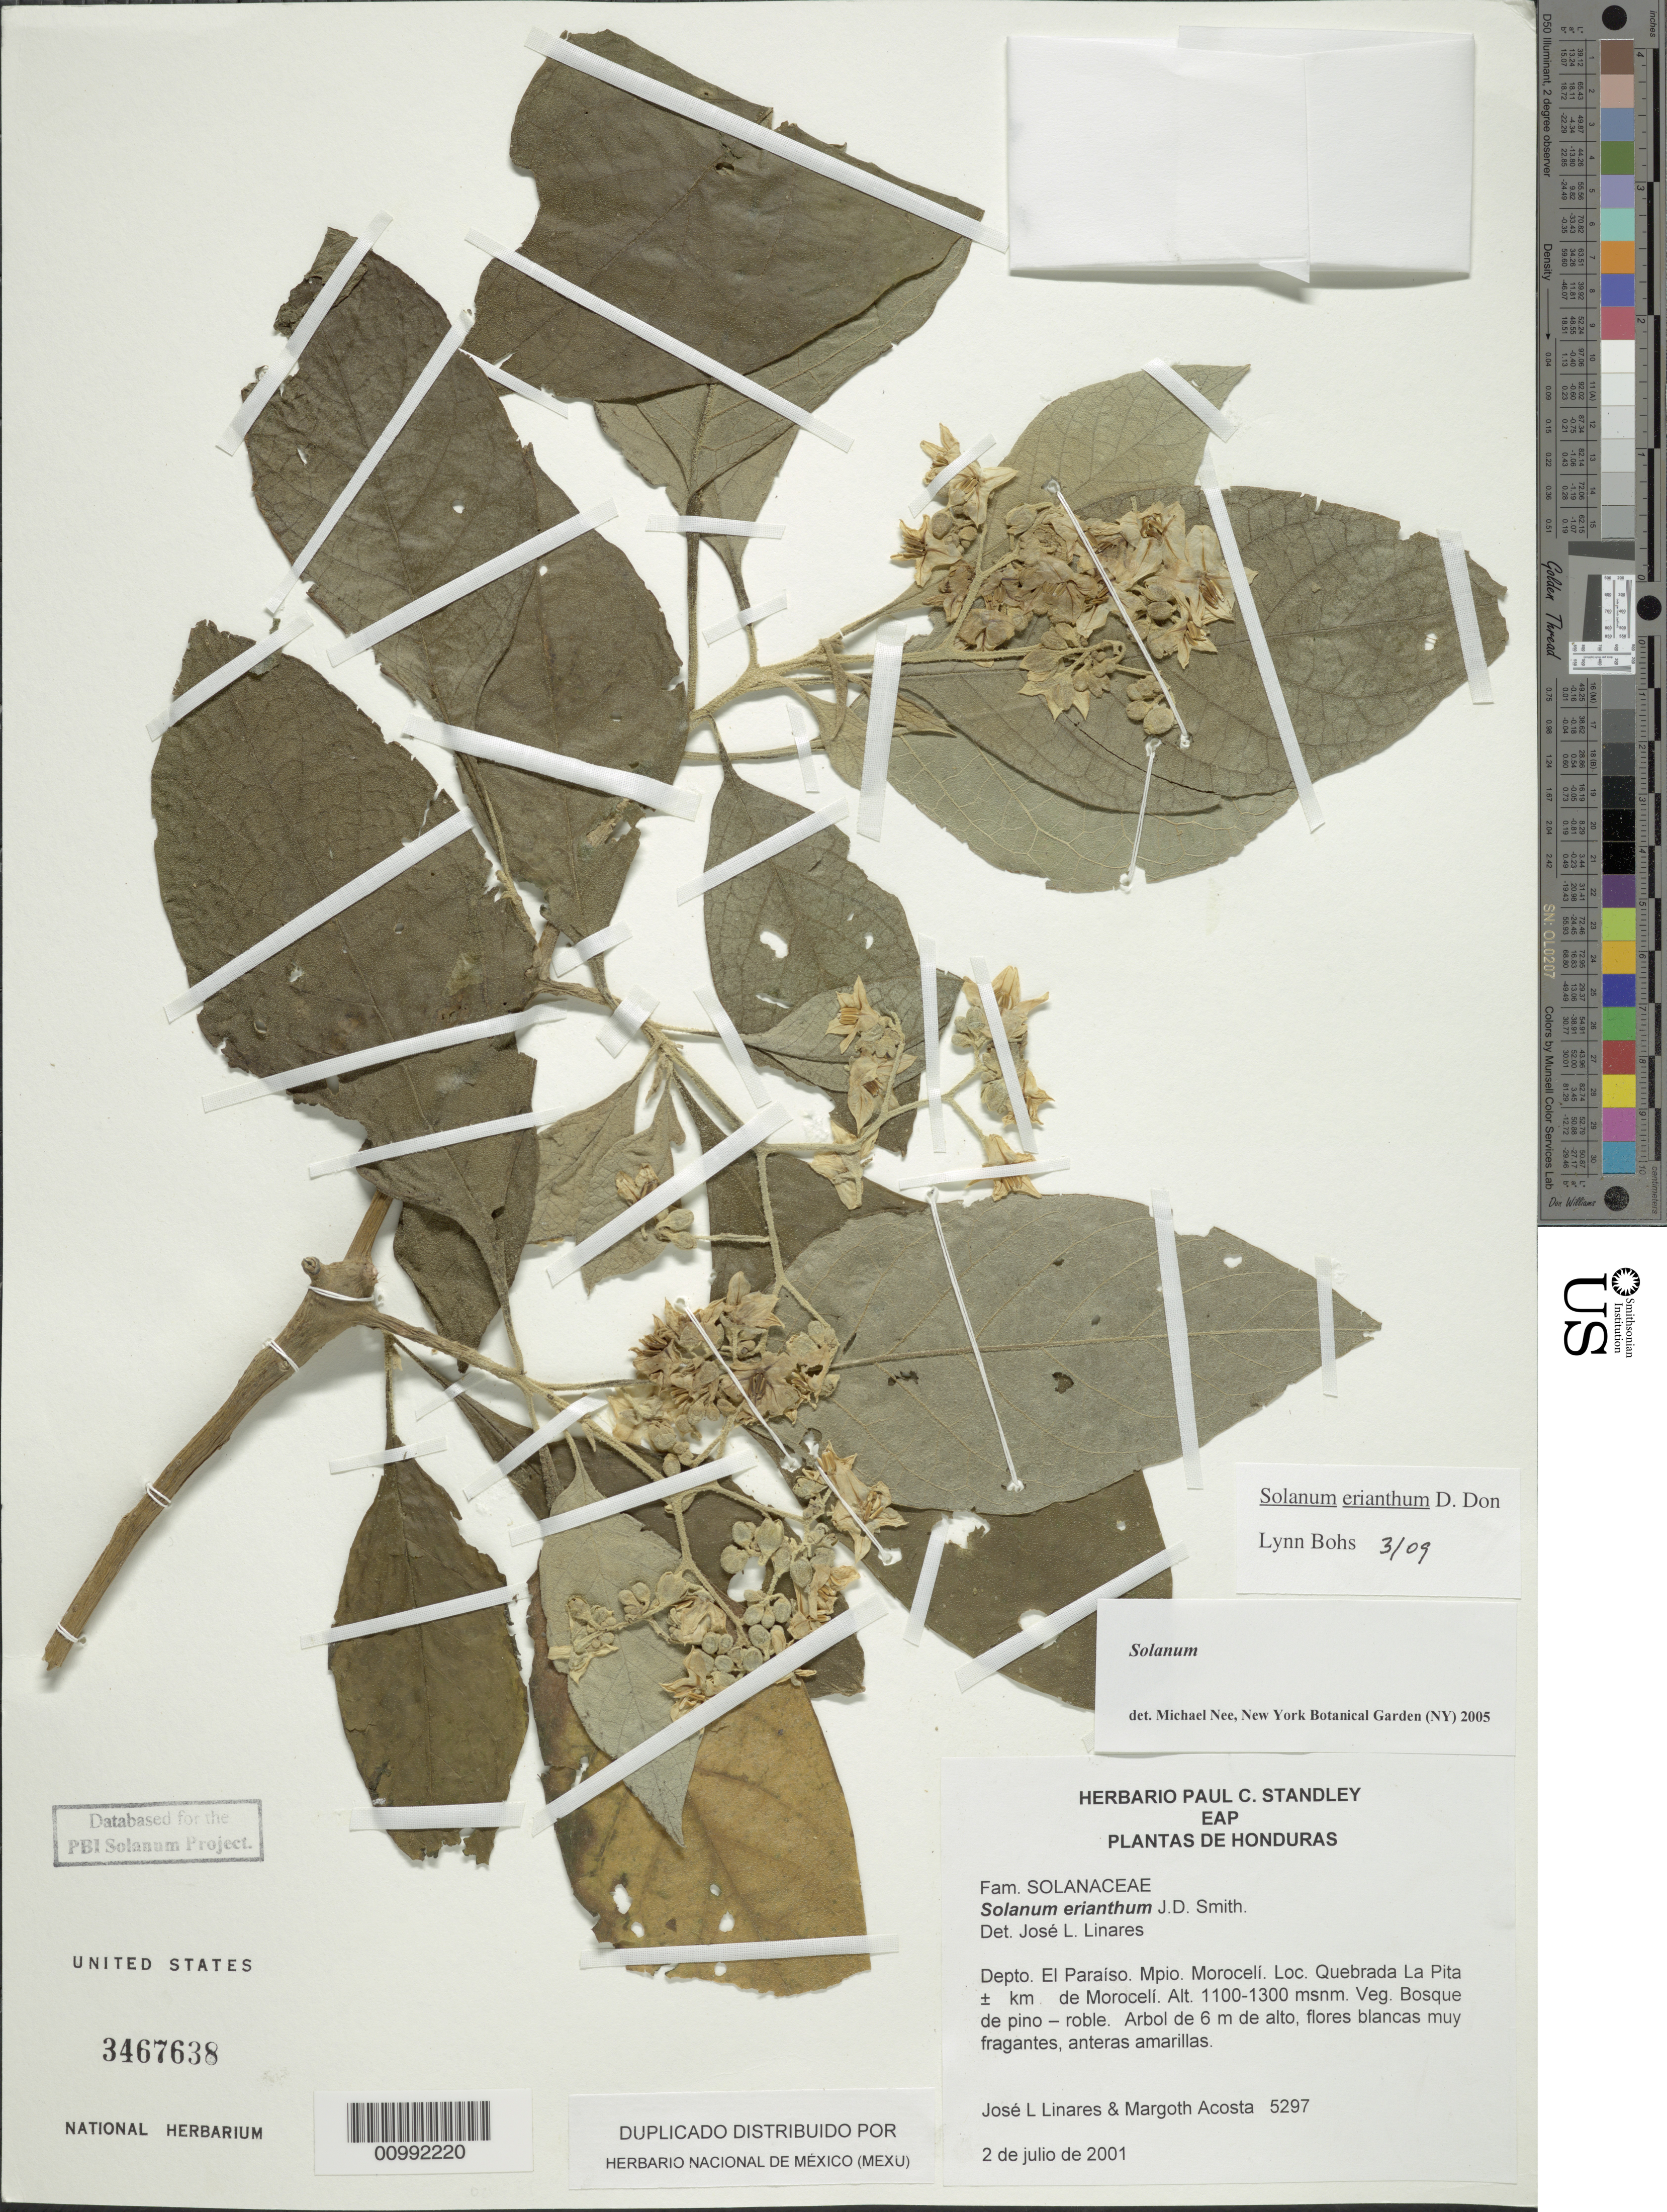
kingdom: Plantae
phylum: Tracheophyta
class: Magnoliopsida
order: Solanales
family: Solanaceae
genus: Solanum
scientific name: Solanum erianthum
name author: D. Don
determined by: Bohs, L. A.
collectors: J. Linares & M. Acosta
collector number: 5297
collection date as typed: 2 Jul 2001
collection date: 2001-07-02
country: Honduras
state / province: El Paraíso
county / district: Morocelí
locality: Quebrada la Pita +/- km de Morocelí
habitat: bosque de pino-roble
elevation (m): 1100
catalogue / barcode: US 3467638